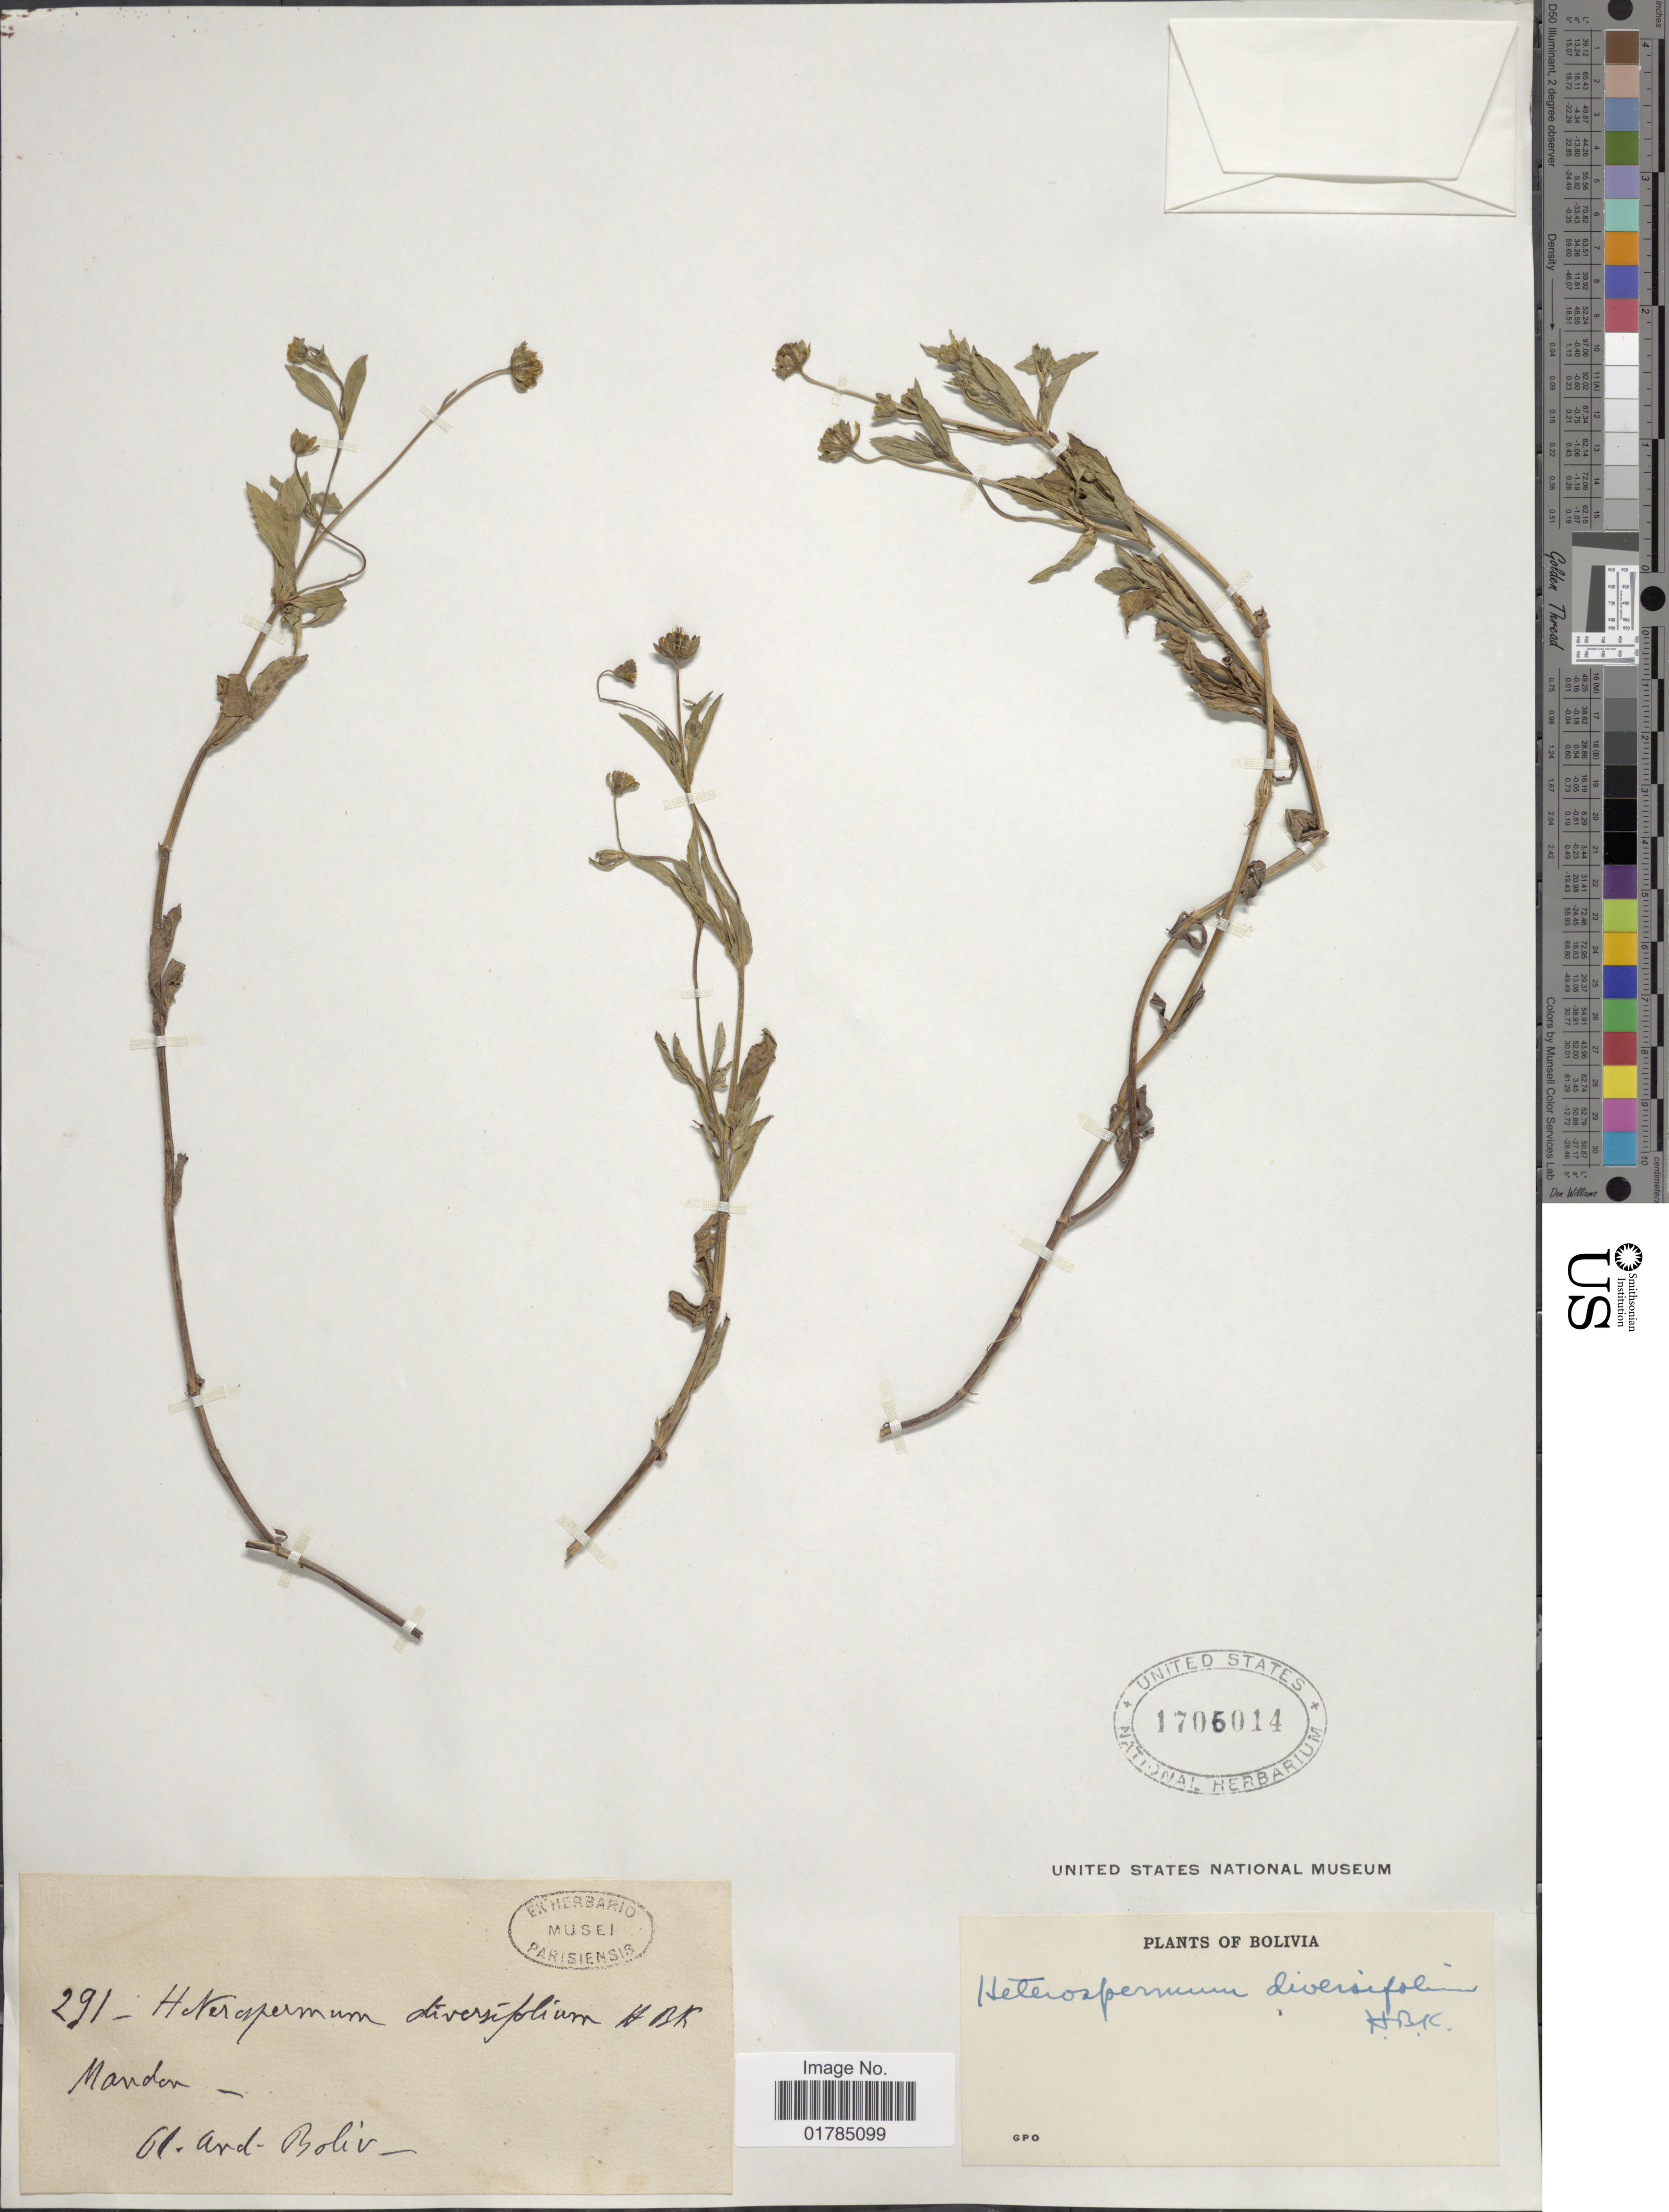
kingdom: Plantae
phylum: Tracheophyta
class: Magnoliopsida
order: Asterales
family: Asteraceae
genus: Heterosperma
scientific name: Heterosperma diversifolium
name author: Kunth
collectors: Mandon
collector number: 291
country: Bolivia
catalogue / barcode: US 1706014